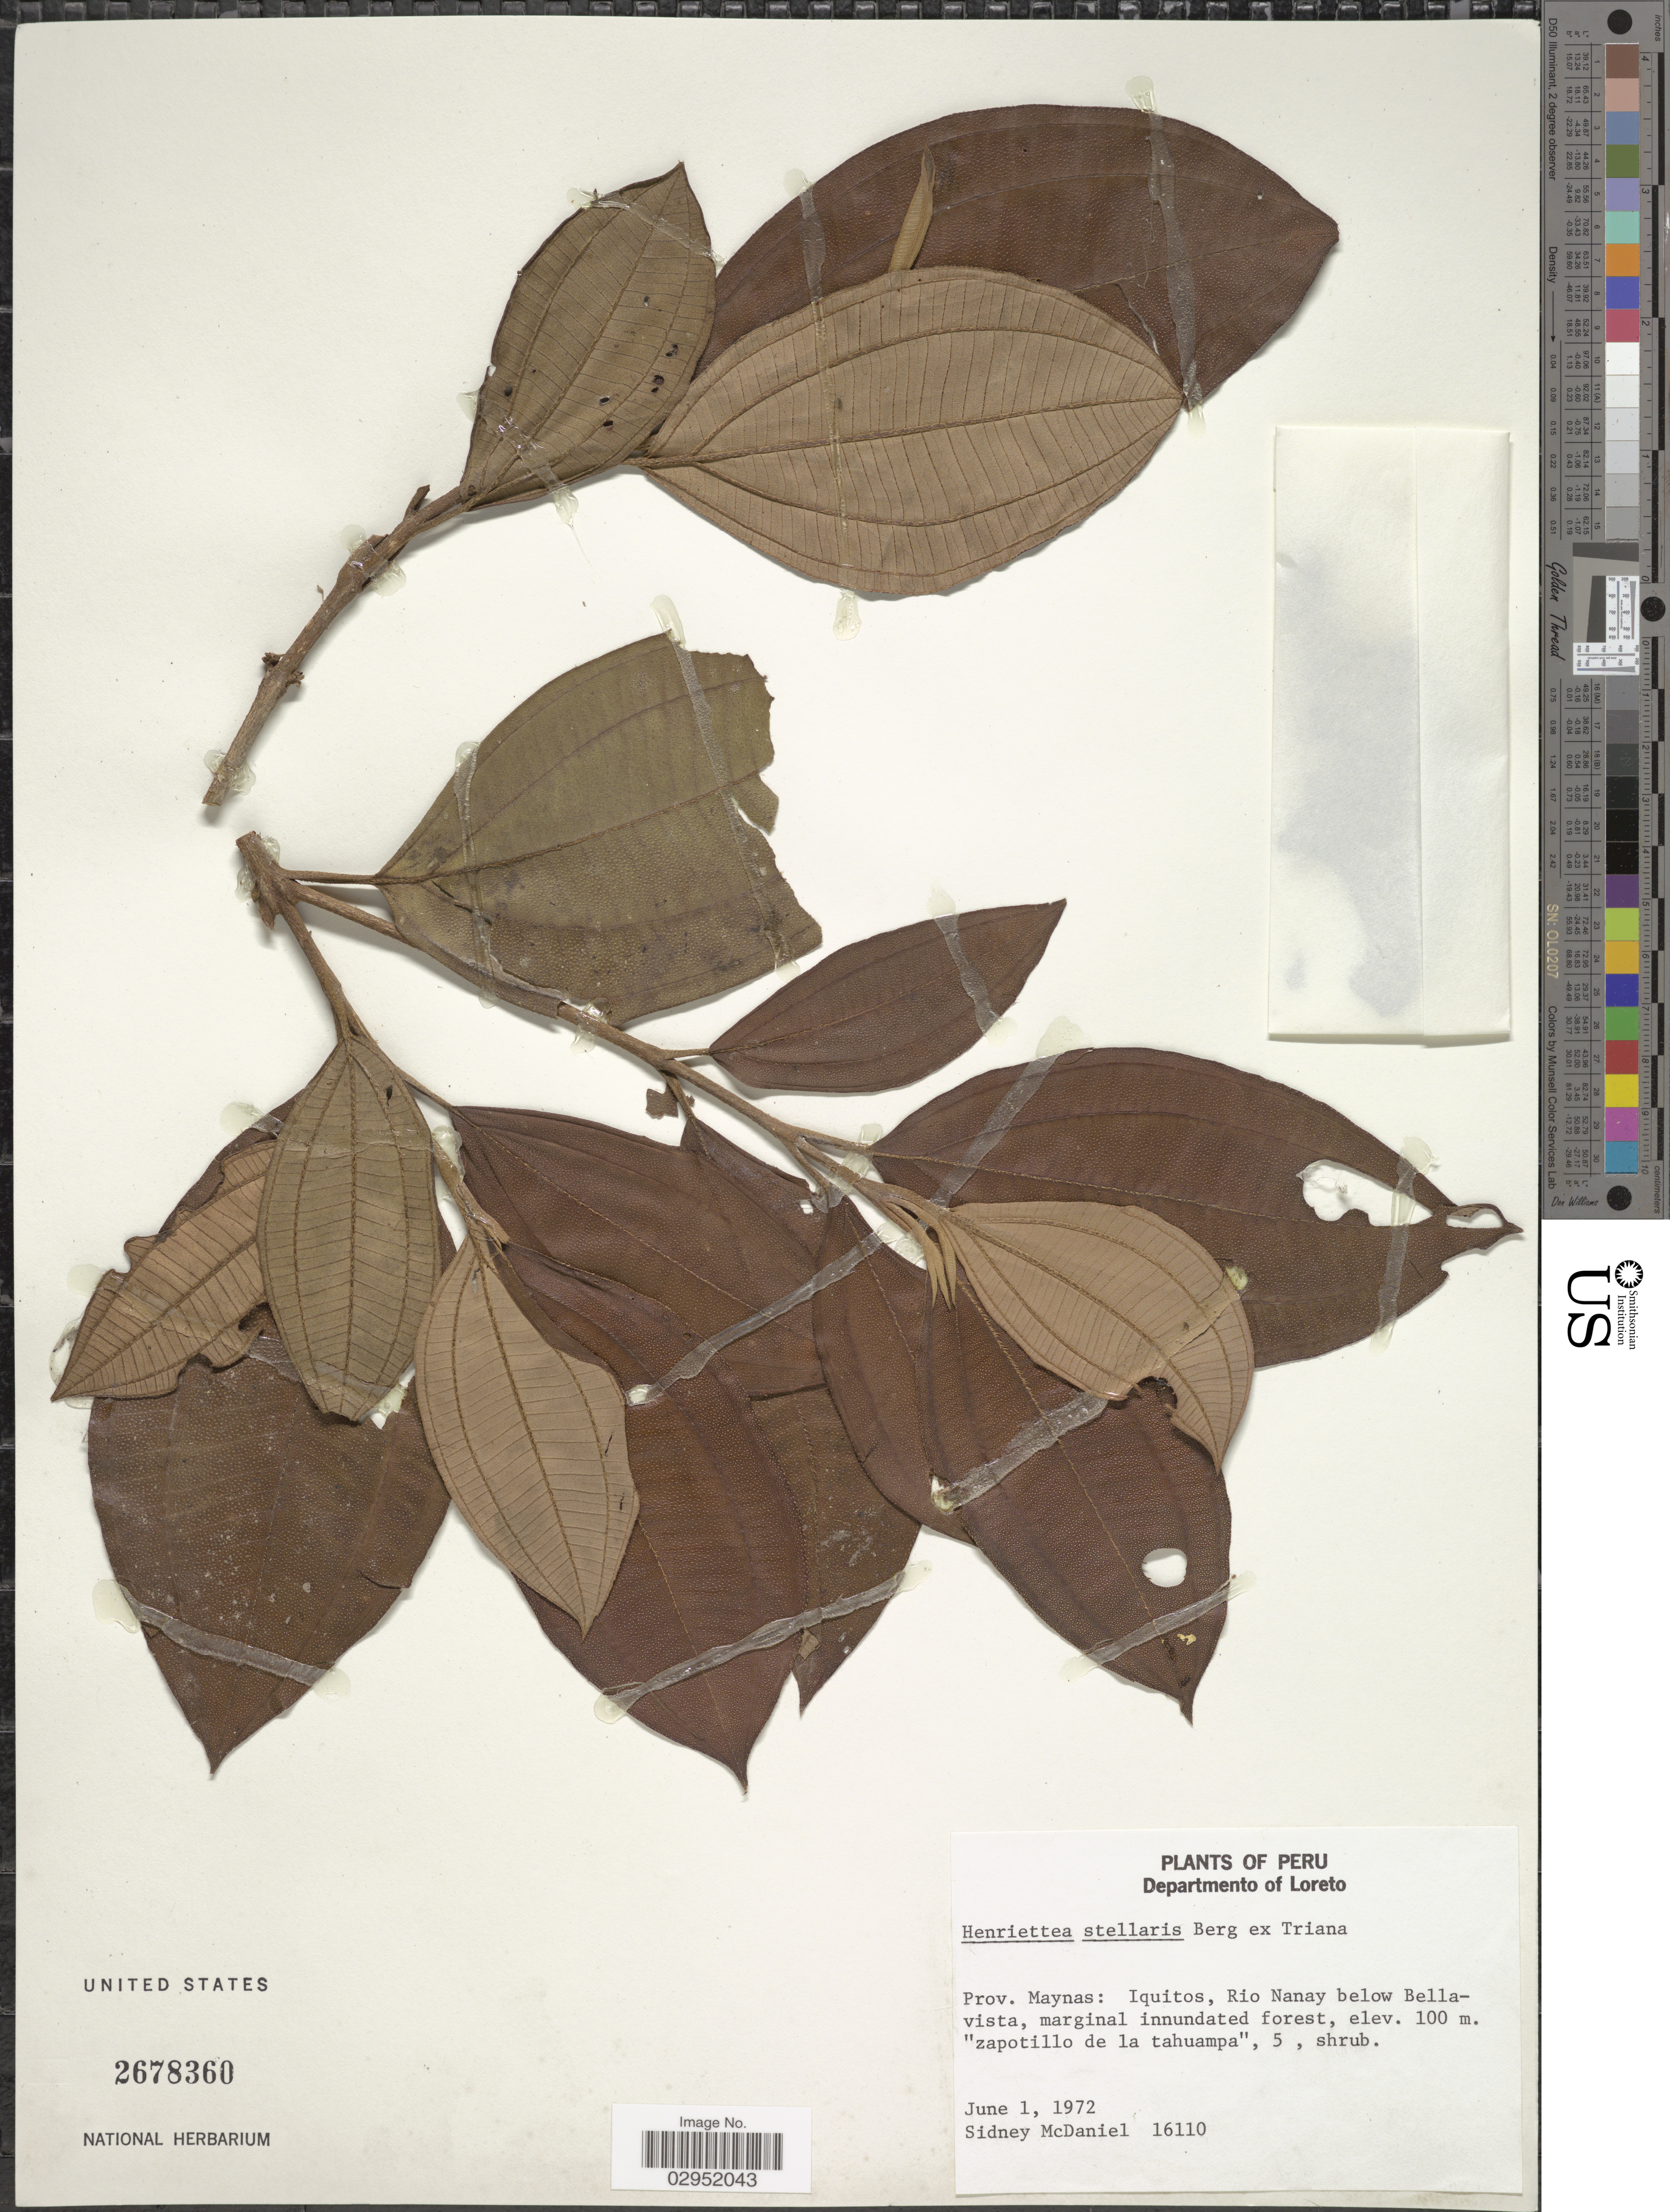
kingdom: Plantae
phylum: Tracheophyta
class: Magnoliopsida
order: Myrtales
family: Melastomataceae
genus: Henriettea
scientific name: Henriettea stellaris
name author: O. Berg ex Triana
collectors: S. McDaniel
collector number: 16110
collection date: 1972-06-01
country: Peru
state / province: Loreto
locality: Departmento of Loreto, Prov. Maynas: Iquitos, Rio Nanay below Bellavista.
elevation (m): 100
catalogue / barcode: US 2678360